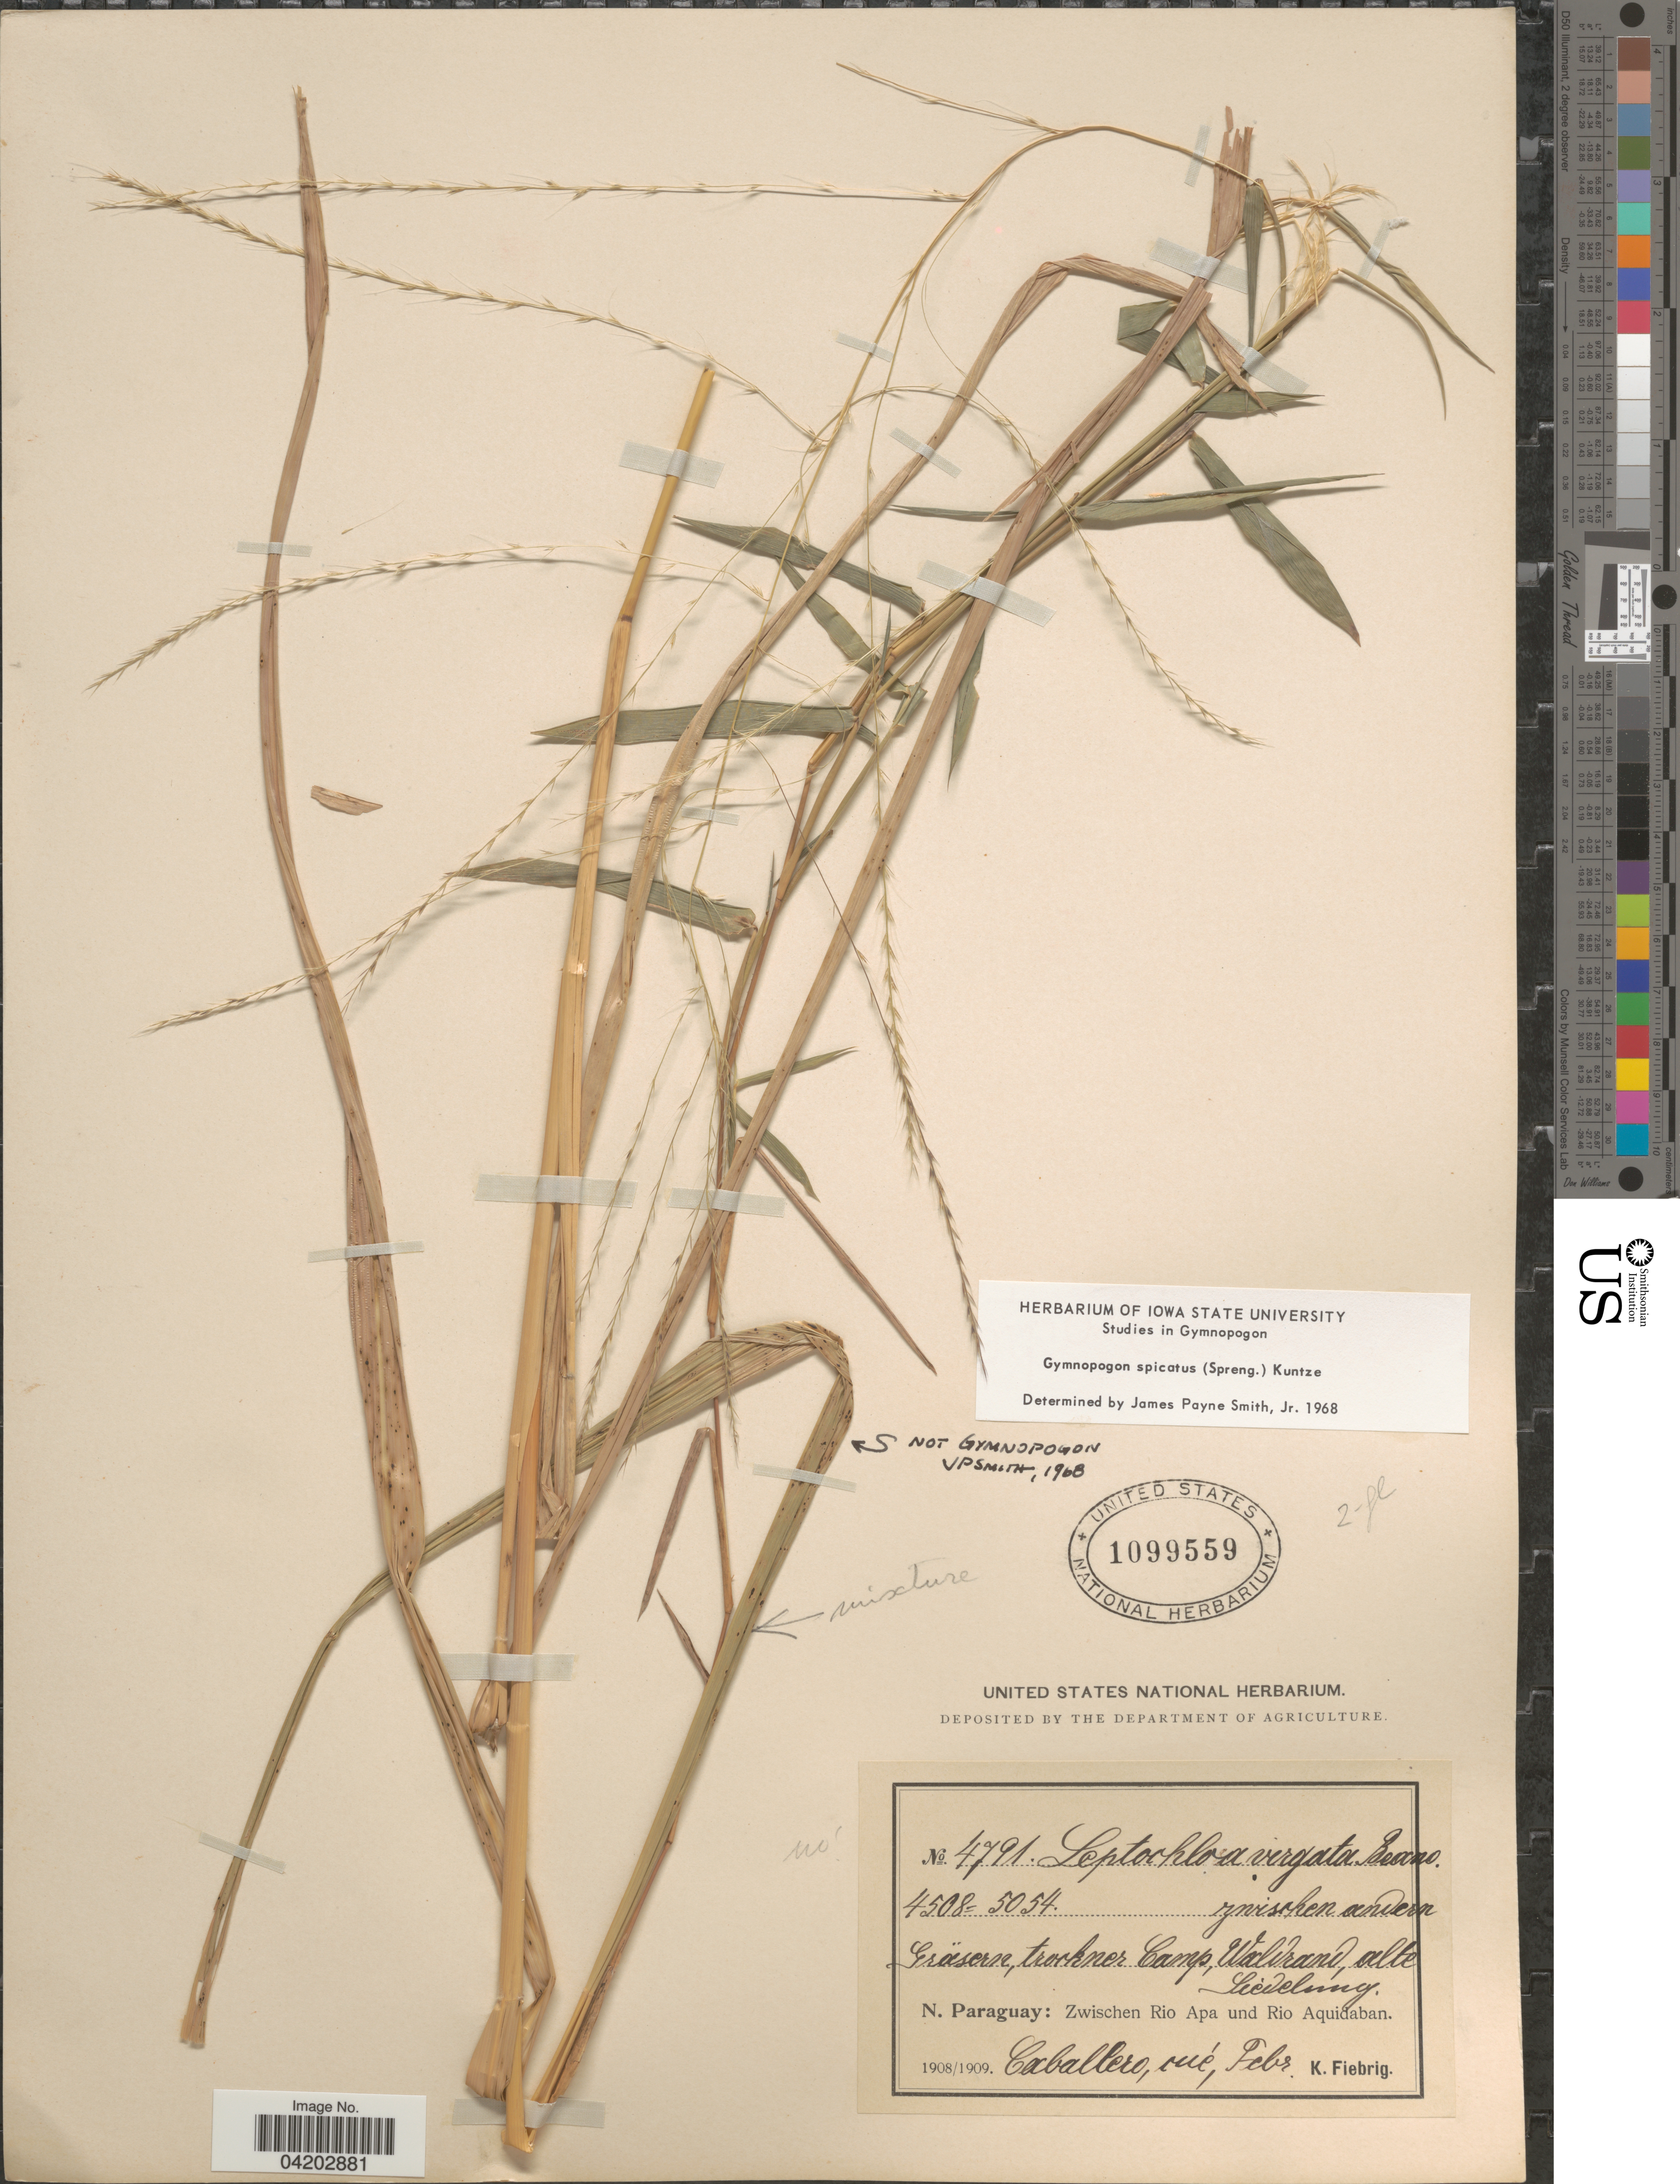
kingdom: Plantae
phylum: Tracheophyta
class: Liliopsida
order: Poales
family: Poaceae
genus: Gymnopogon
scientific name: Gymnopogon spicatus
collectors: K. Fiebrig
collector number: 4791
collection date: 1908-02/1909-02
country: Paraguay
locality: Gräsern, trockner Camp, Waldrand, alte Liedelung. N. Paraguay: Zwischen Rio Apa und Rio Aquidaban. Caballero, cué [interpreted].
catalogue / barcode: US 1099559